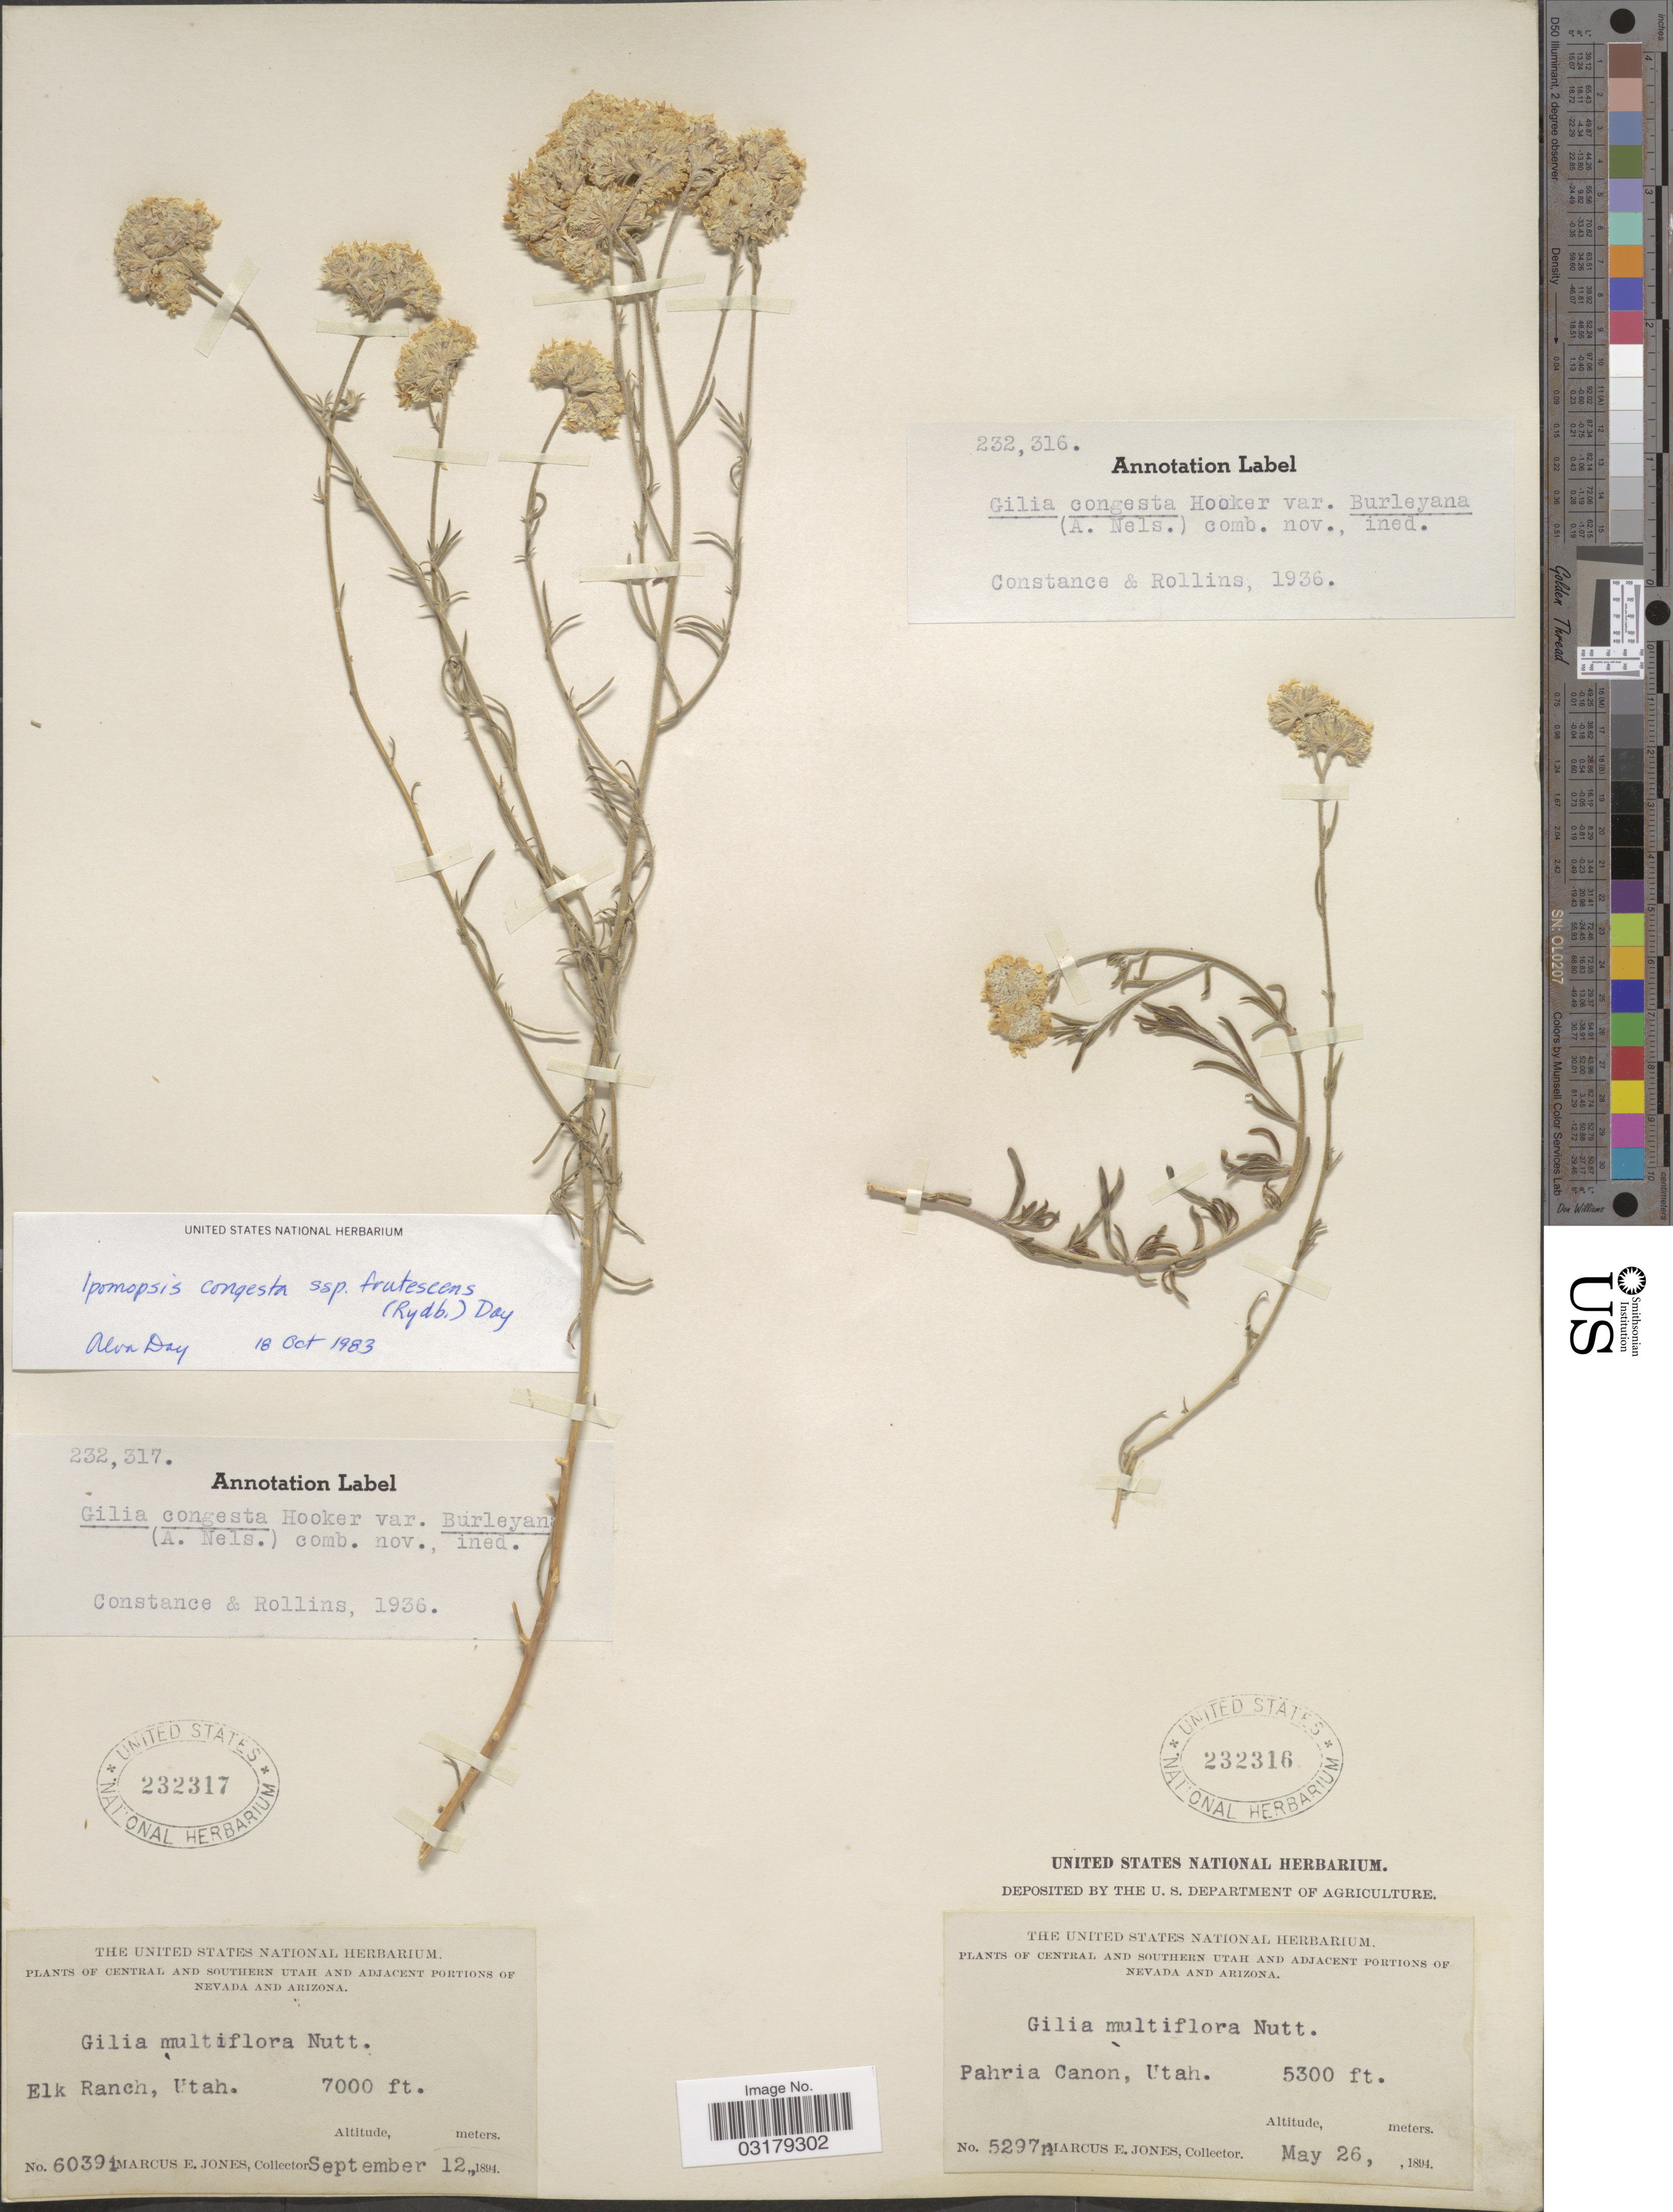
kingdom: Plantae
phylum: Tracheophyta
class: Magnoliopsida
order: Ericales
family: Polemoniaceae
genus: Ipomopsis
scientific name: Ipomopsis congesta subsp. frutescens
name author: (Rydb.) A.G. Day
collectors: M. E. Jones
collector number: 5297n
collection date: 1894-05-26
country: United States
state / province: Utah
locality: Central and southern Utah. Pahria Canon, Utah.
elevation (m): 1615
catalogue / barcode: US 232316-2